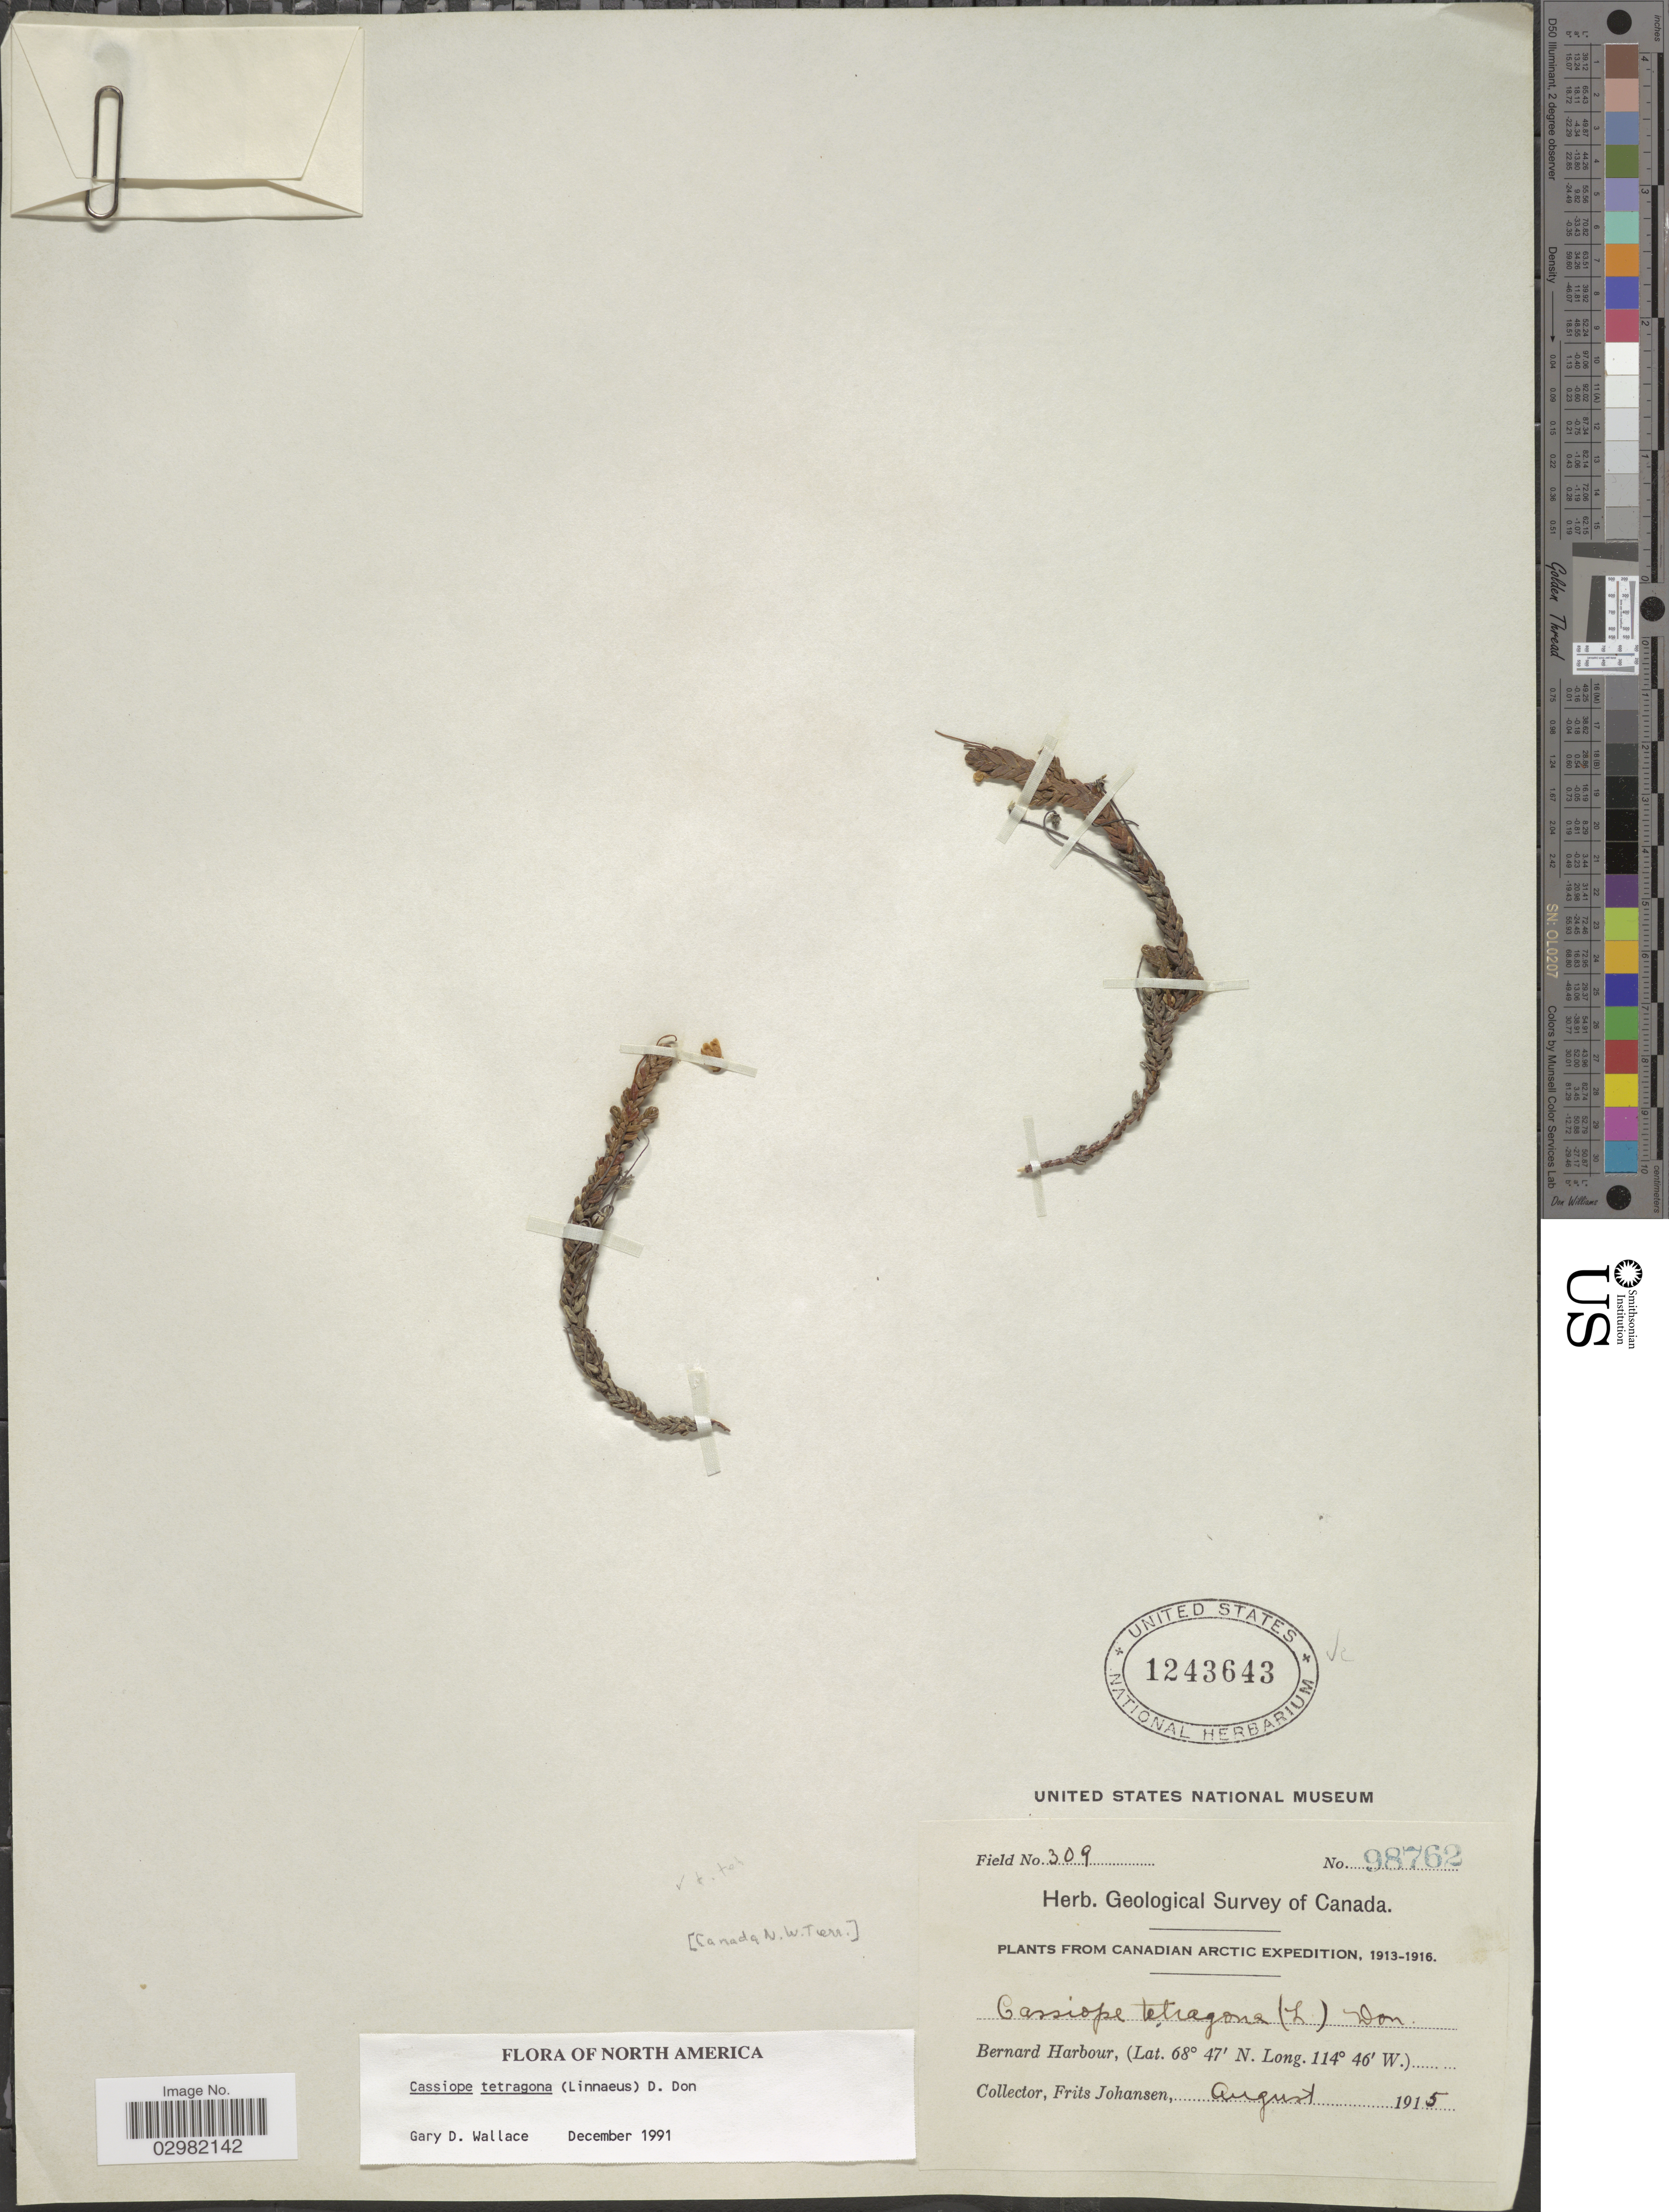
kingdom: Plantae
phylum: Tracheophyta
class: Magnoliopsida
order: Ericales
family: Ericaceae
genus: Cassiope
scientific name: Cassiope tetragona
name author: (L.) D. Don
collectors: F. Johansen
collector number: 98762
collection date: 1915-08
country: Canada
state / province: Nunavut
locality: Bernard Harbour.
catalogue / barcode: US 1243643